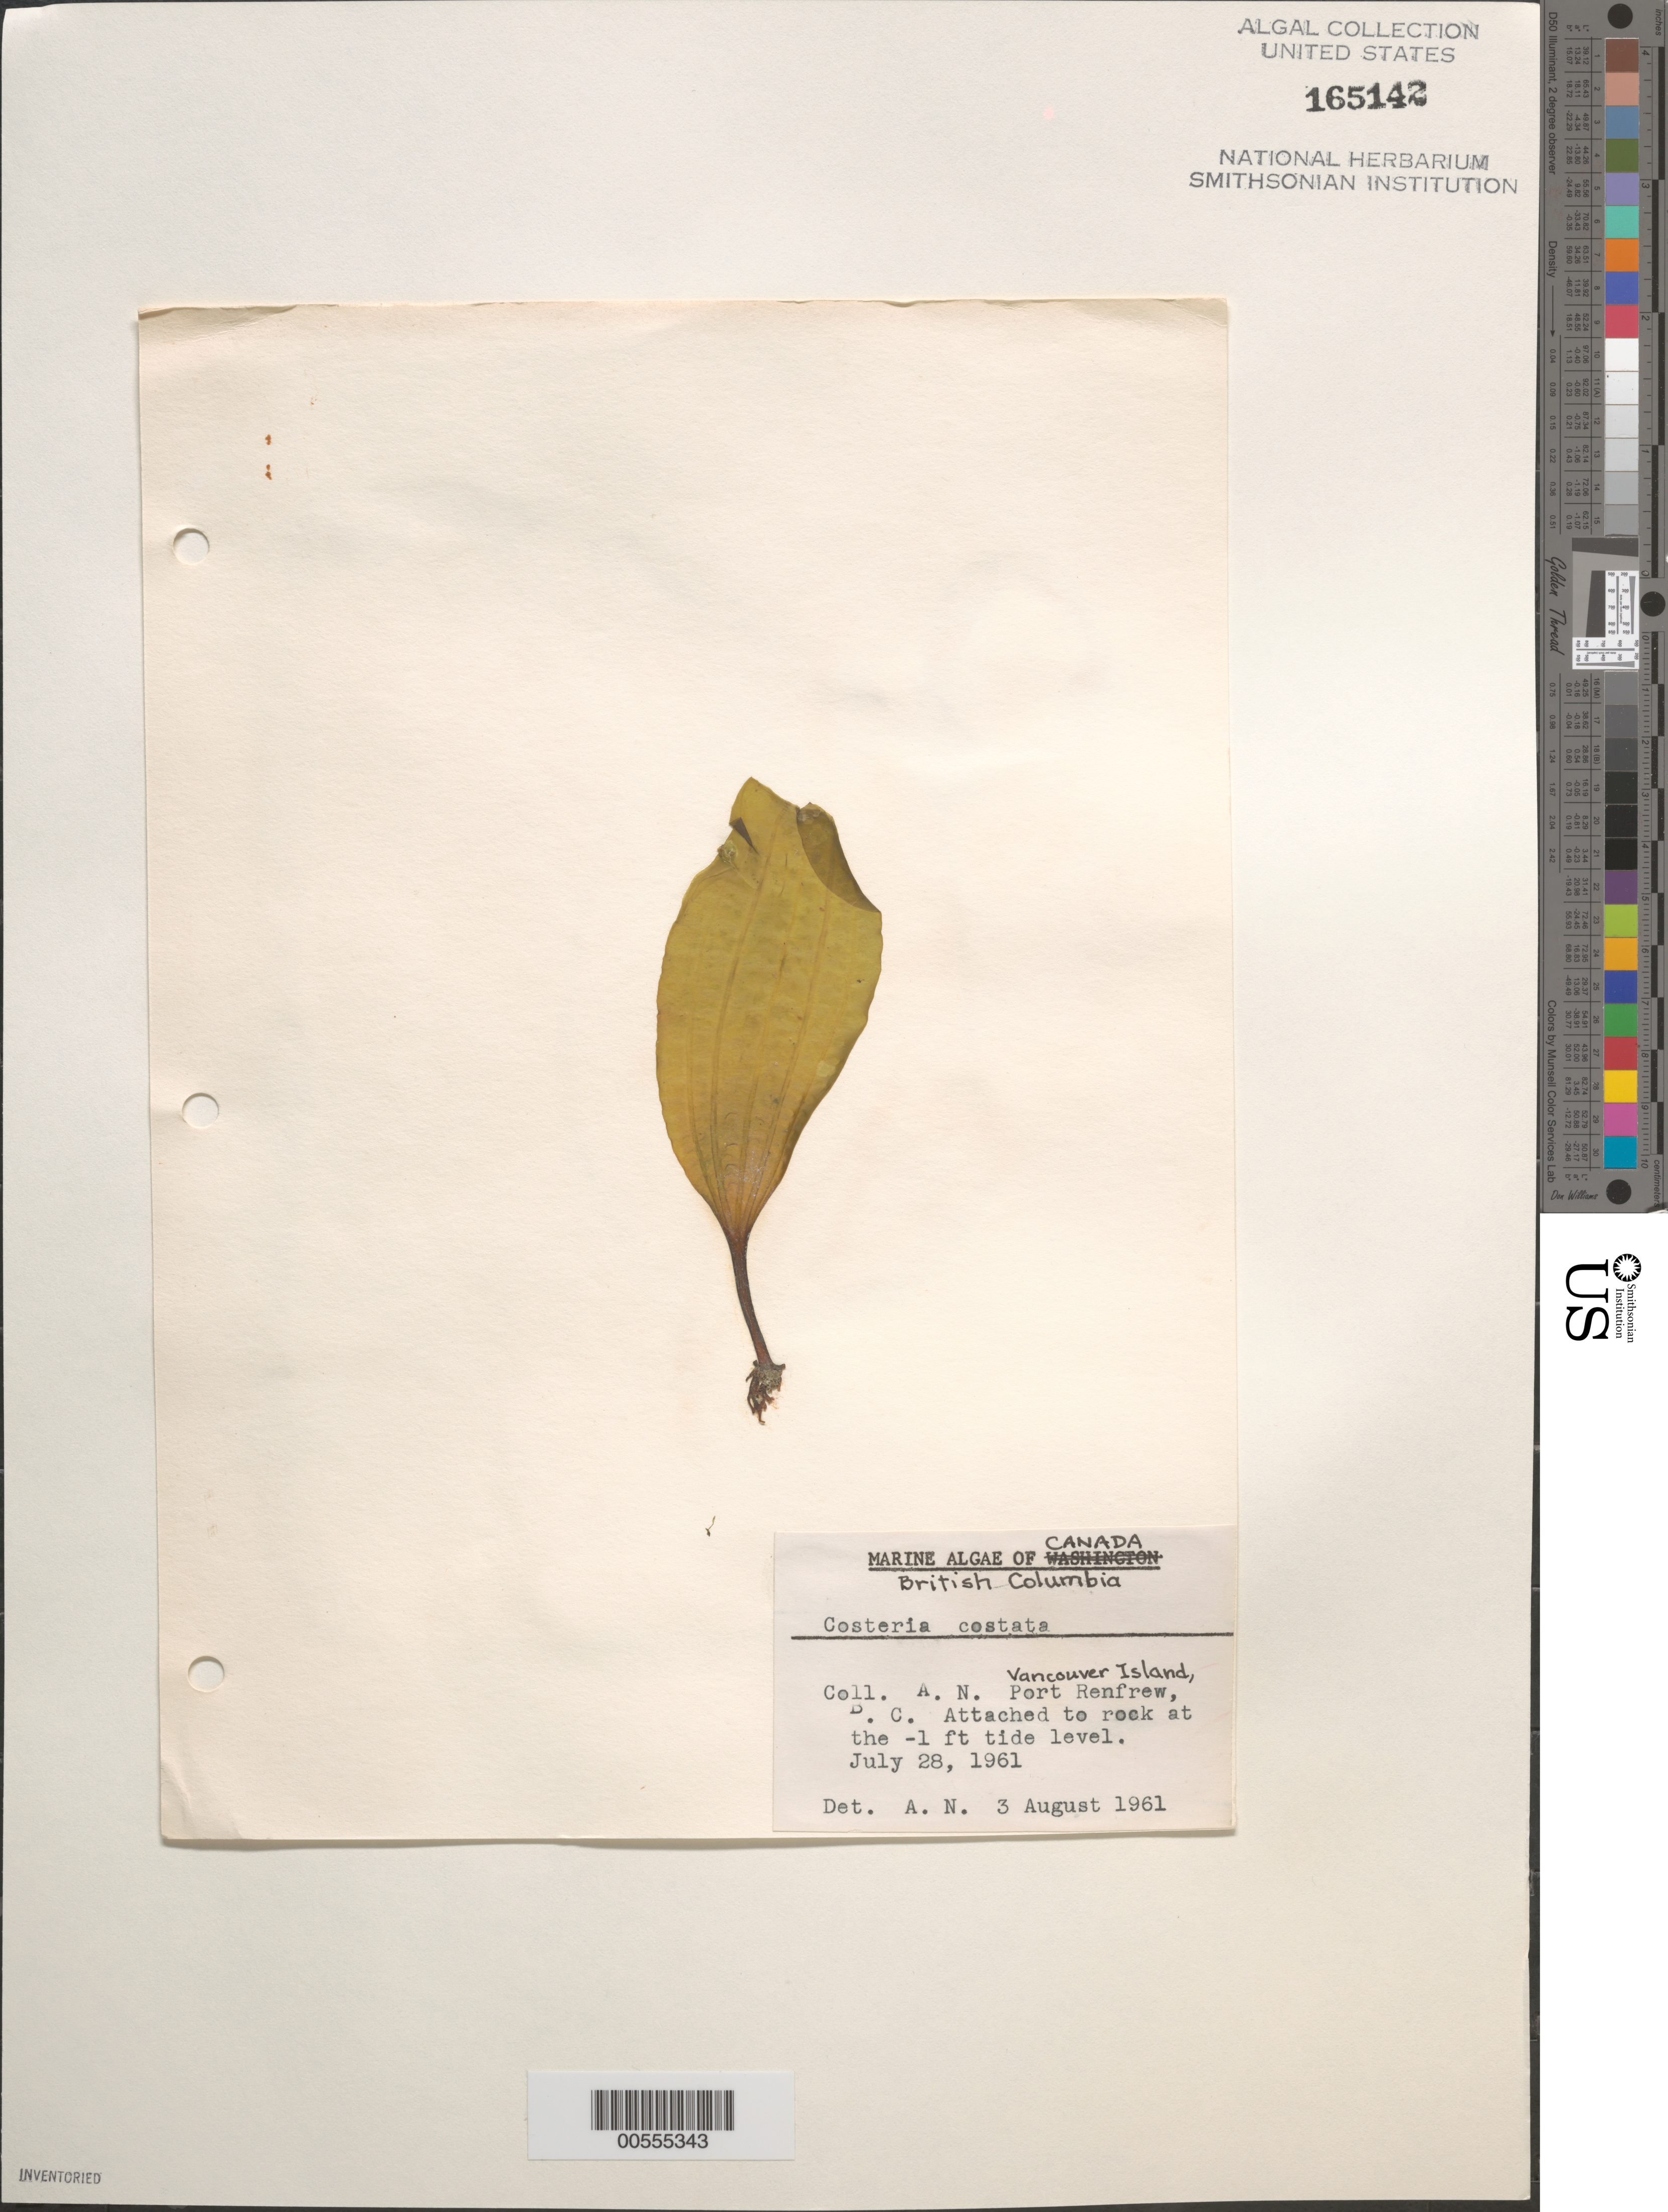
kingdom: Chromista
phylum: Ochrophyta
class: Phaeophyceae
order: Laminariales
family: Costariaceae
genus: Costaria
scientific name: Costaria costata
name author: (C. Agardh) D.A. Saunders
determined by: N., A.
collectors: A. N.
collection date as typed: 28 Jul 1961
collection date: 1961-07-28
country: Canada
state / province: British Columbia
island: Vancouver Island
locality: Port Renfrew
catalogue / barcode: US 165142